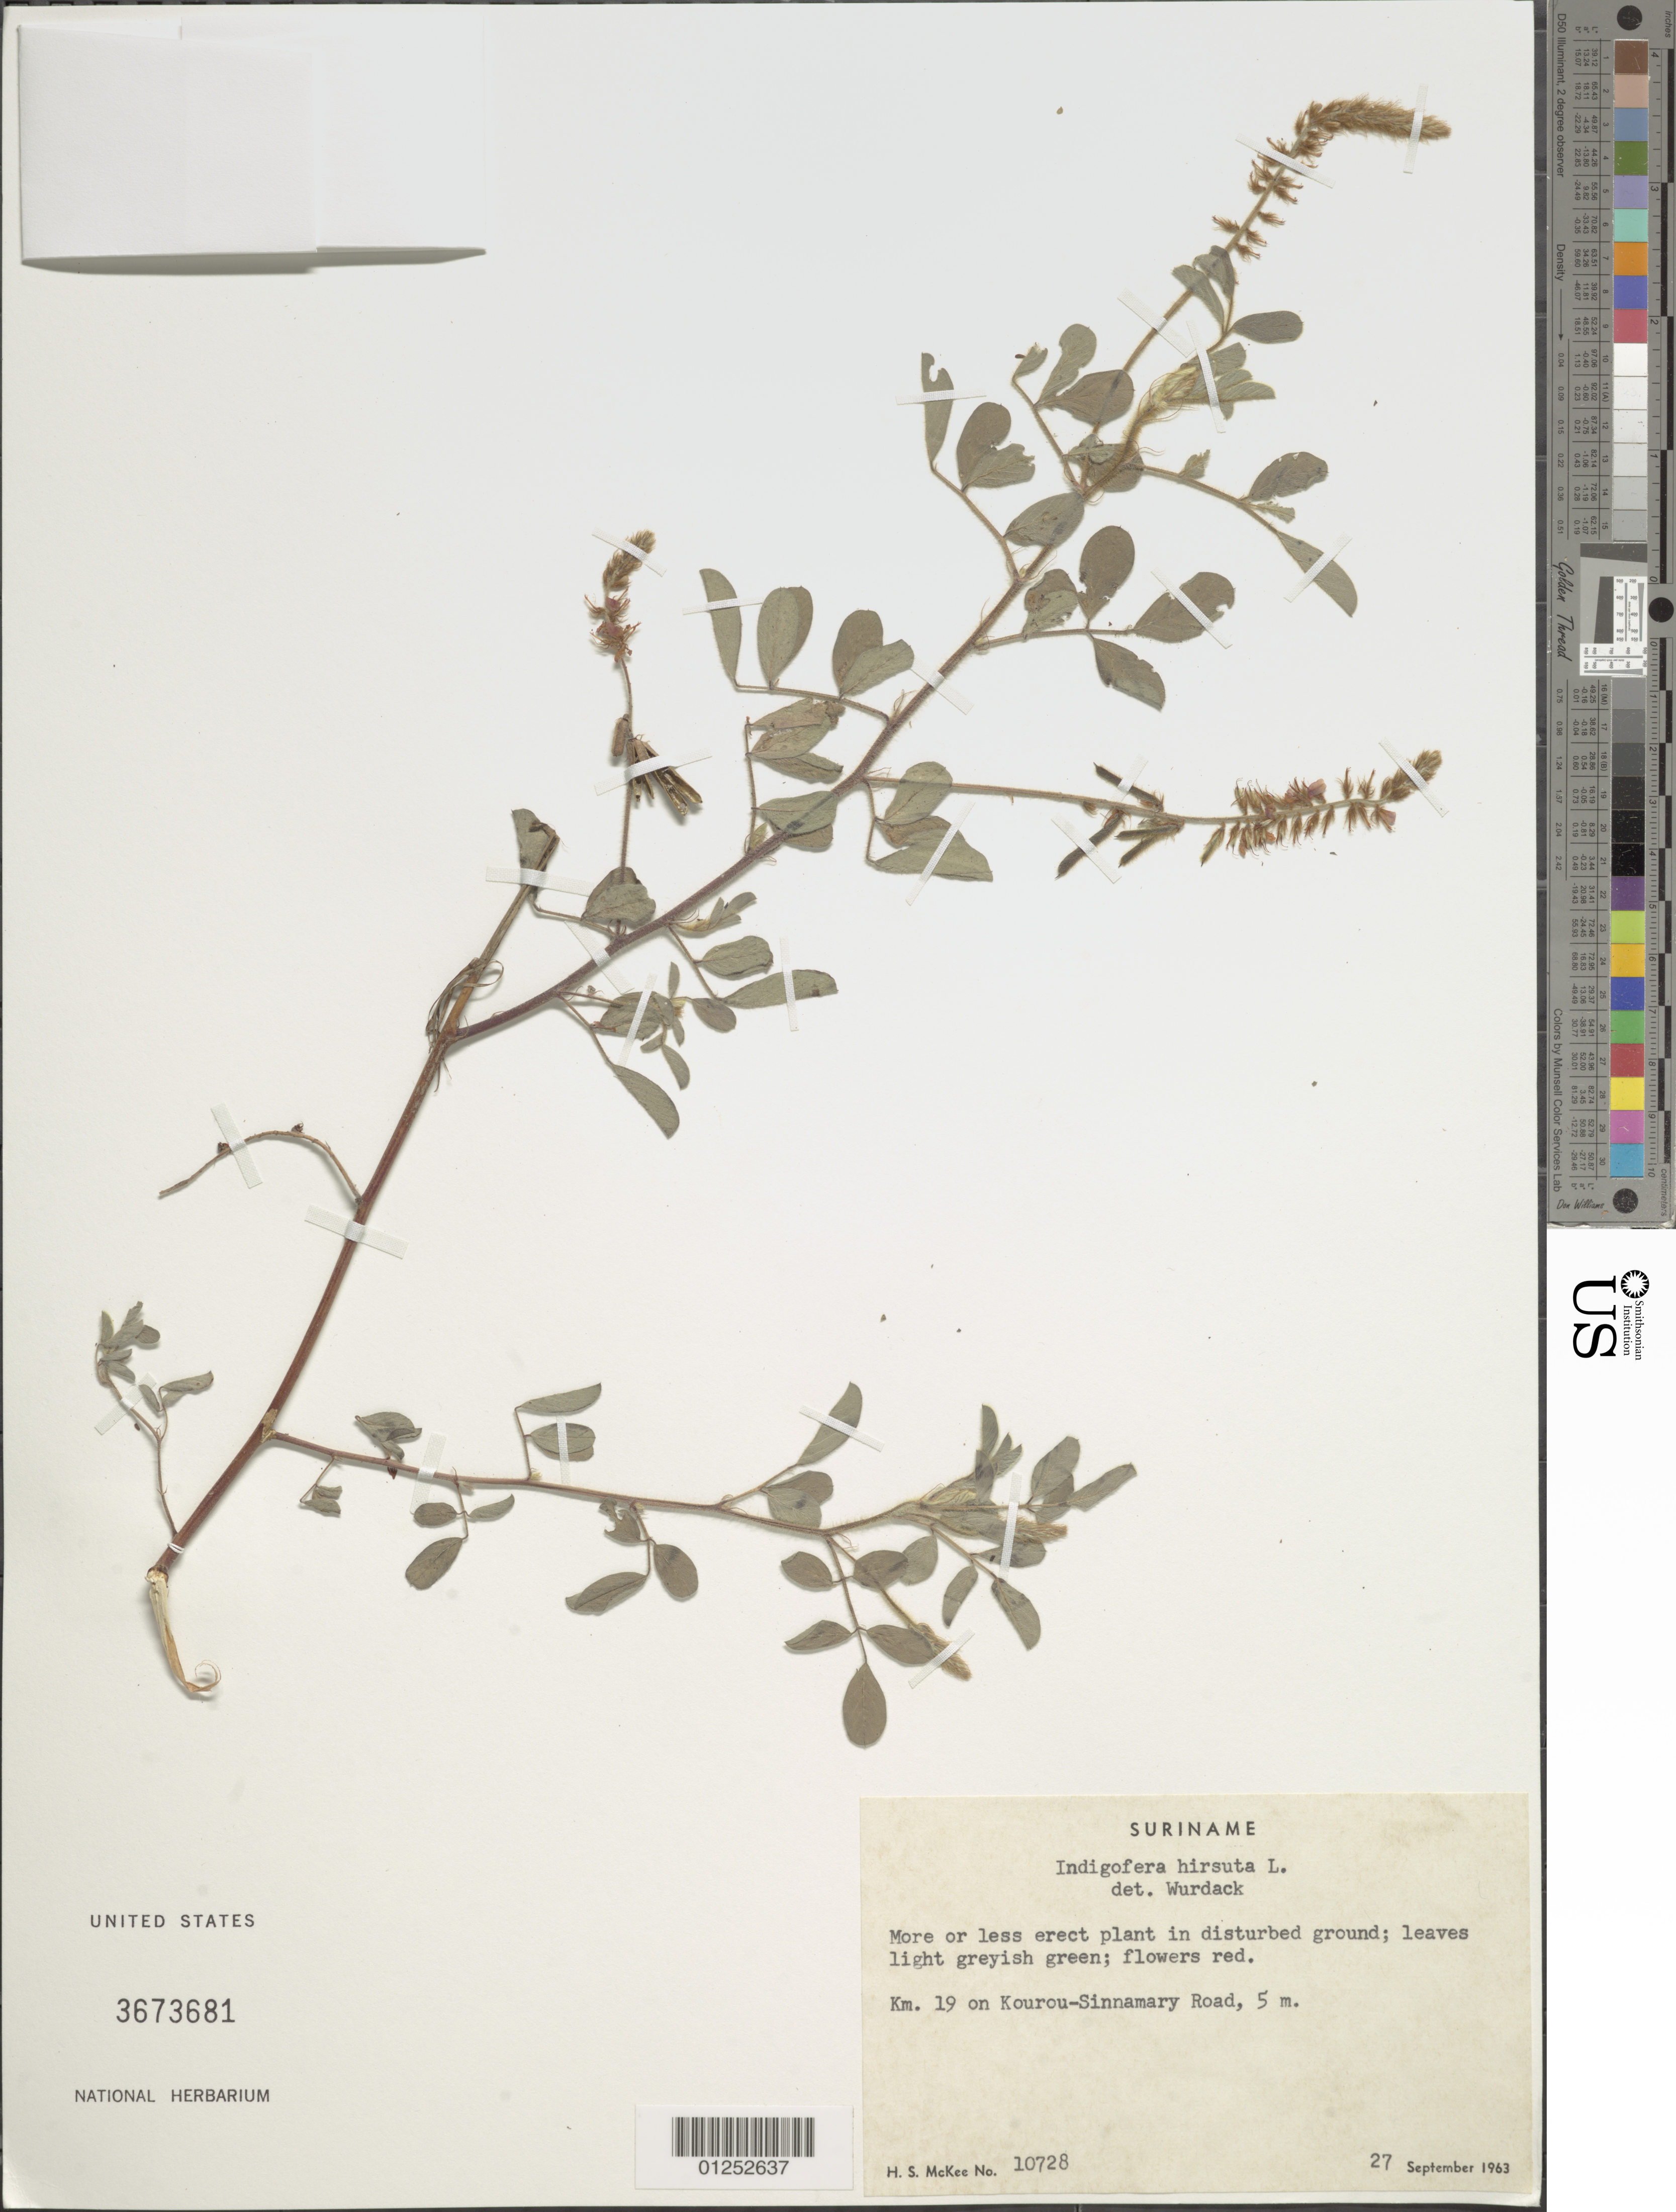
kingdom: Plantae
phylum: Tracheophyta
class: Magnoliopsida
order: Fabales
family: Fabaceae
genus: Indigofera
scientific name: Indigofera hirsuta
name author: L.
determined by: Wurdack, John J., (US), US (UNITED STATES)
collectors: H. S. McKee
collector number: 10728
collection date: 1963-09-27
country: Suriname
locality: Km. 19 on Kourou-Sinnamary Rd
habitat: Disturbed ground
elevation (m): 5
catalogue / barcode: US 3673681